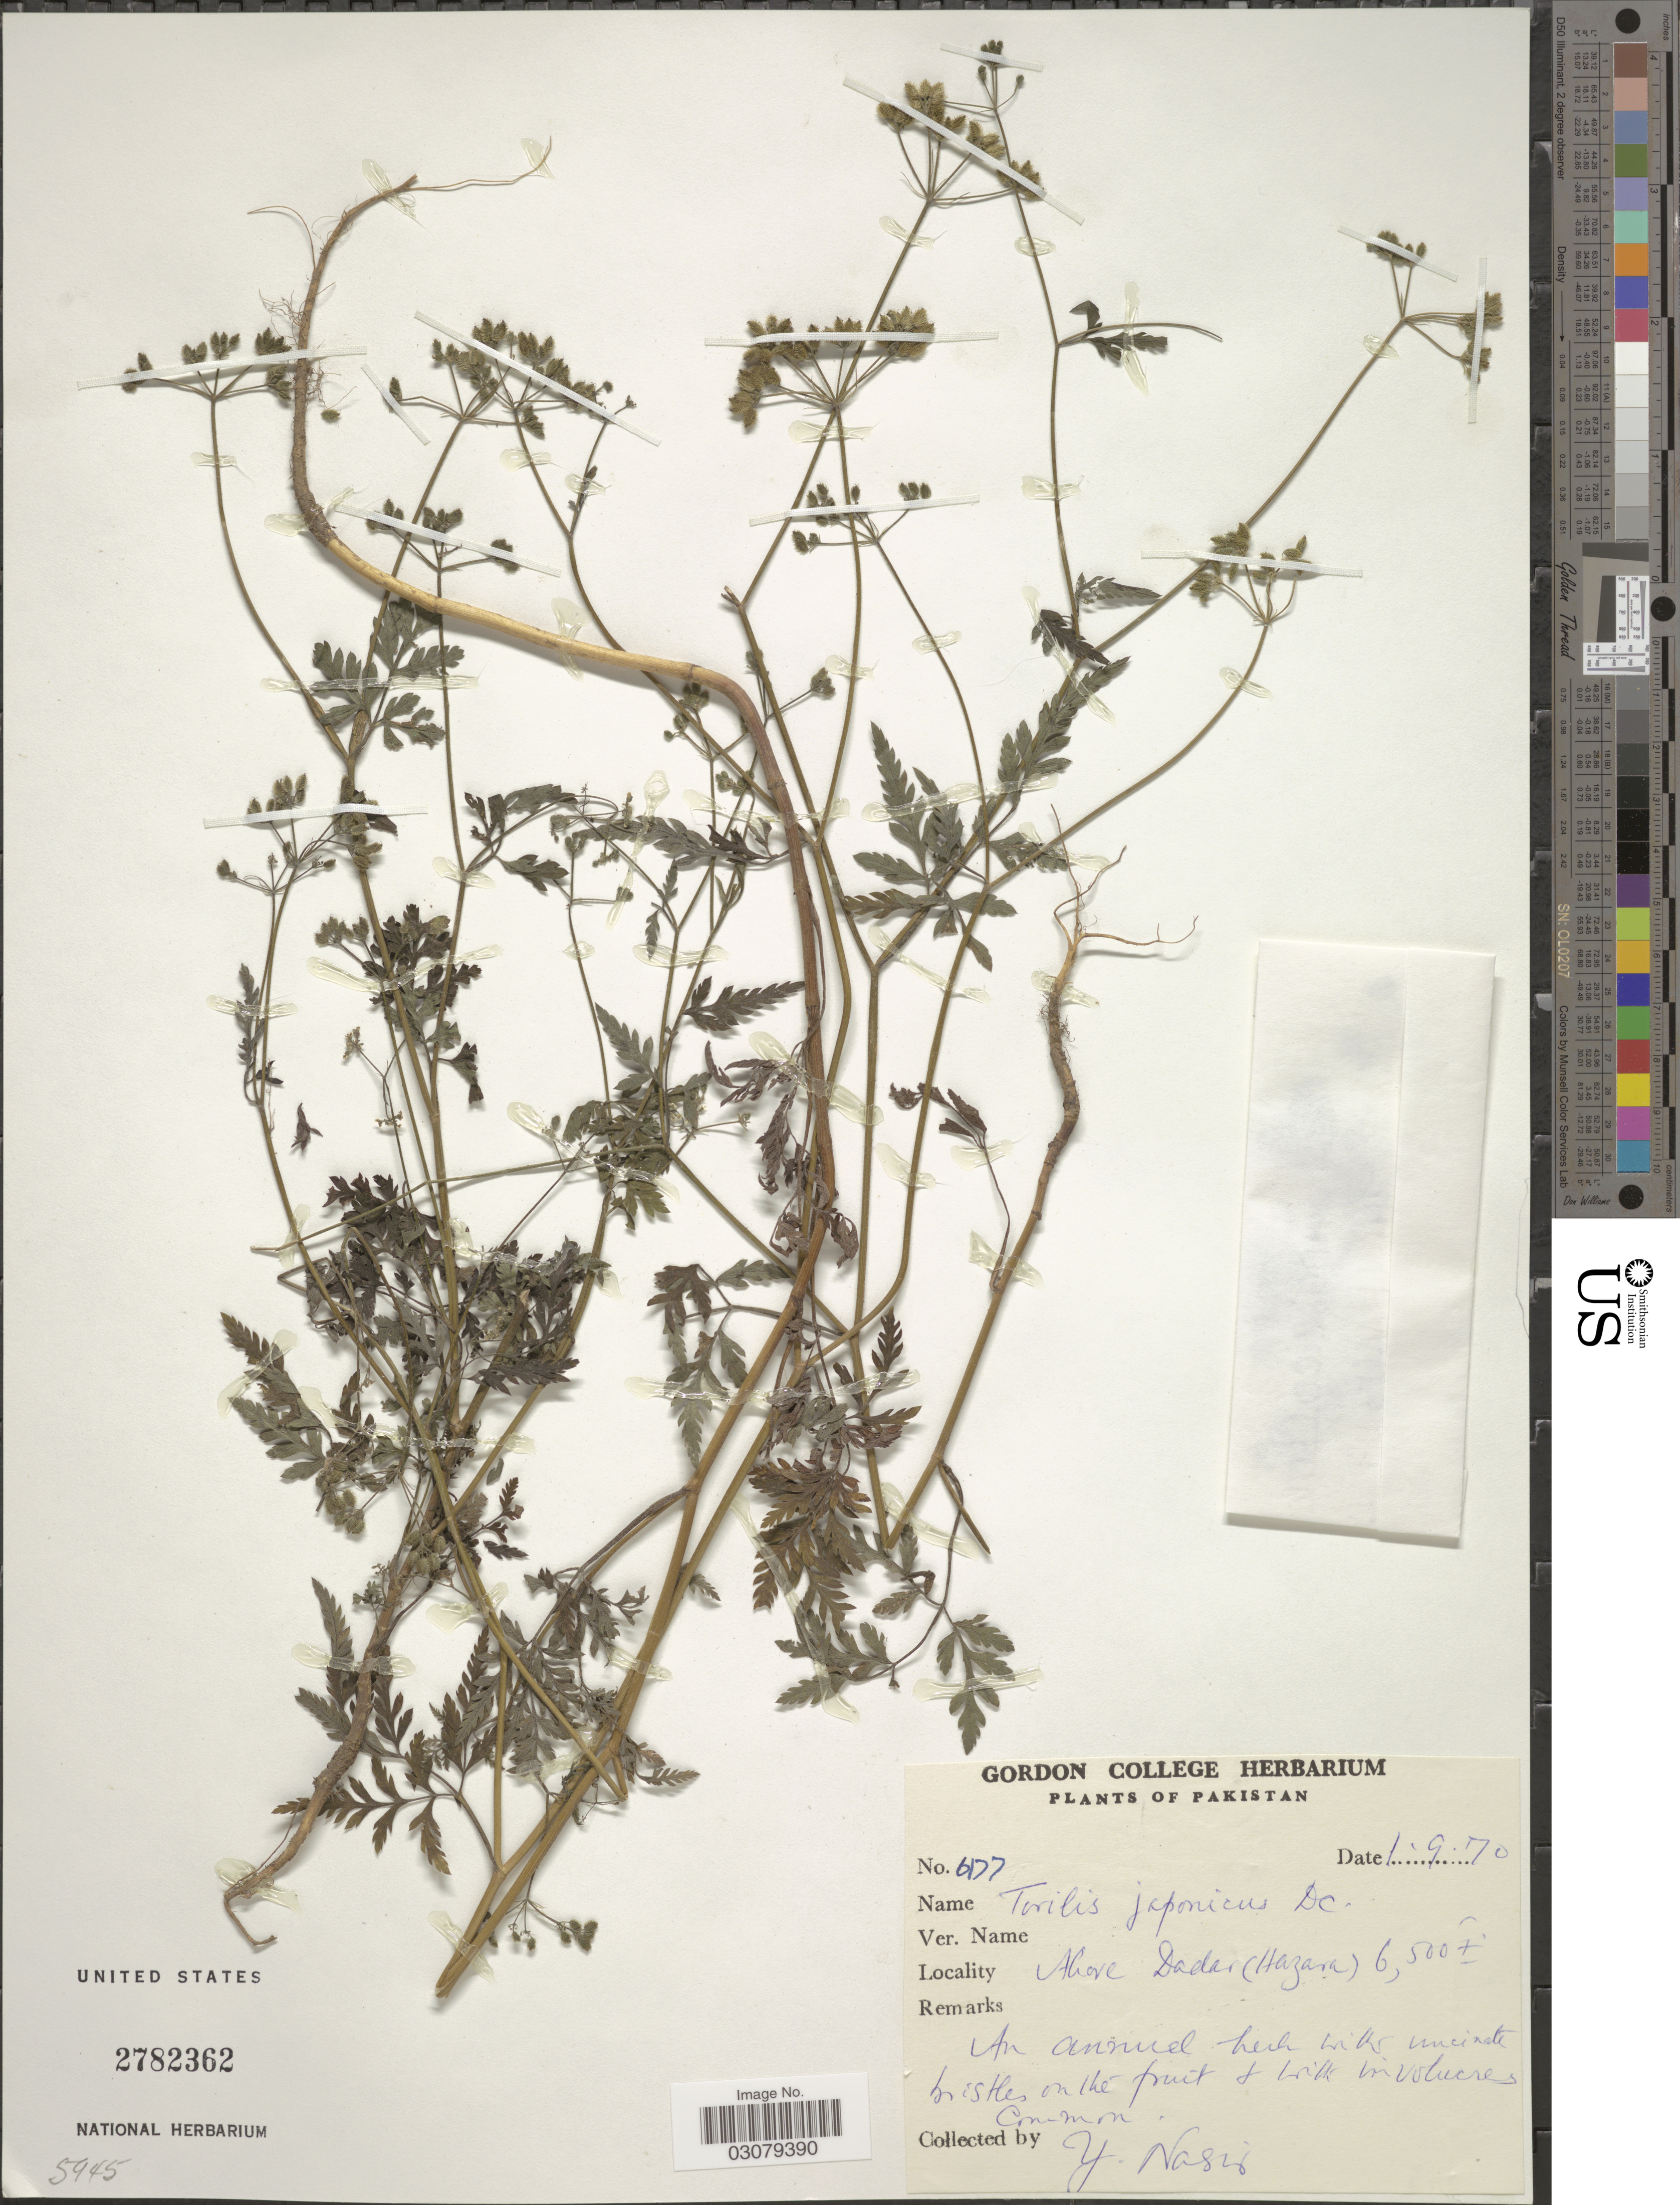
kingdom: Plantae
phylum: Tracheophyta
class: Magnoliopsida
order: Apiales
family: Apiaceae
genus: Torilis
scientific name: Torilis japonica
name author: (Houtt.) DC.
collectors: Y. Nasir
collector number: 6177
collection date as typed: Transcribed d/m/y: 1/9/70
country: Pakistan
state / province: Khyber Pakhtunkhwa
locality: Above Dadar (Hazara).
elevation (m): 1981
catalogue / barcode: US 2782362